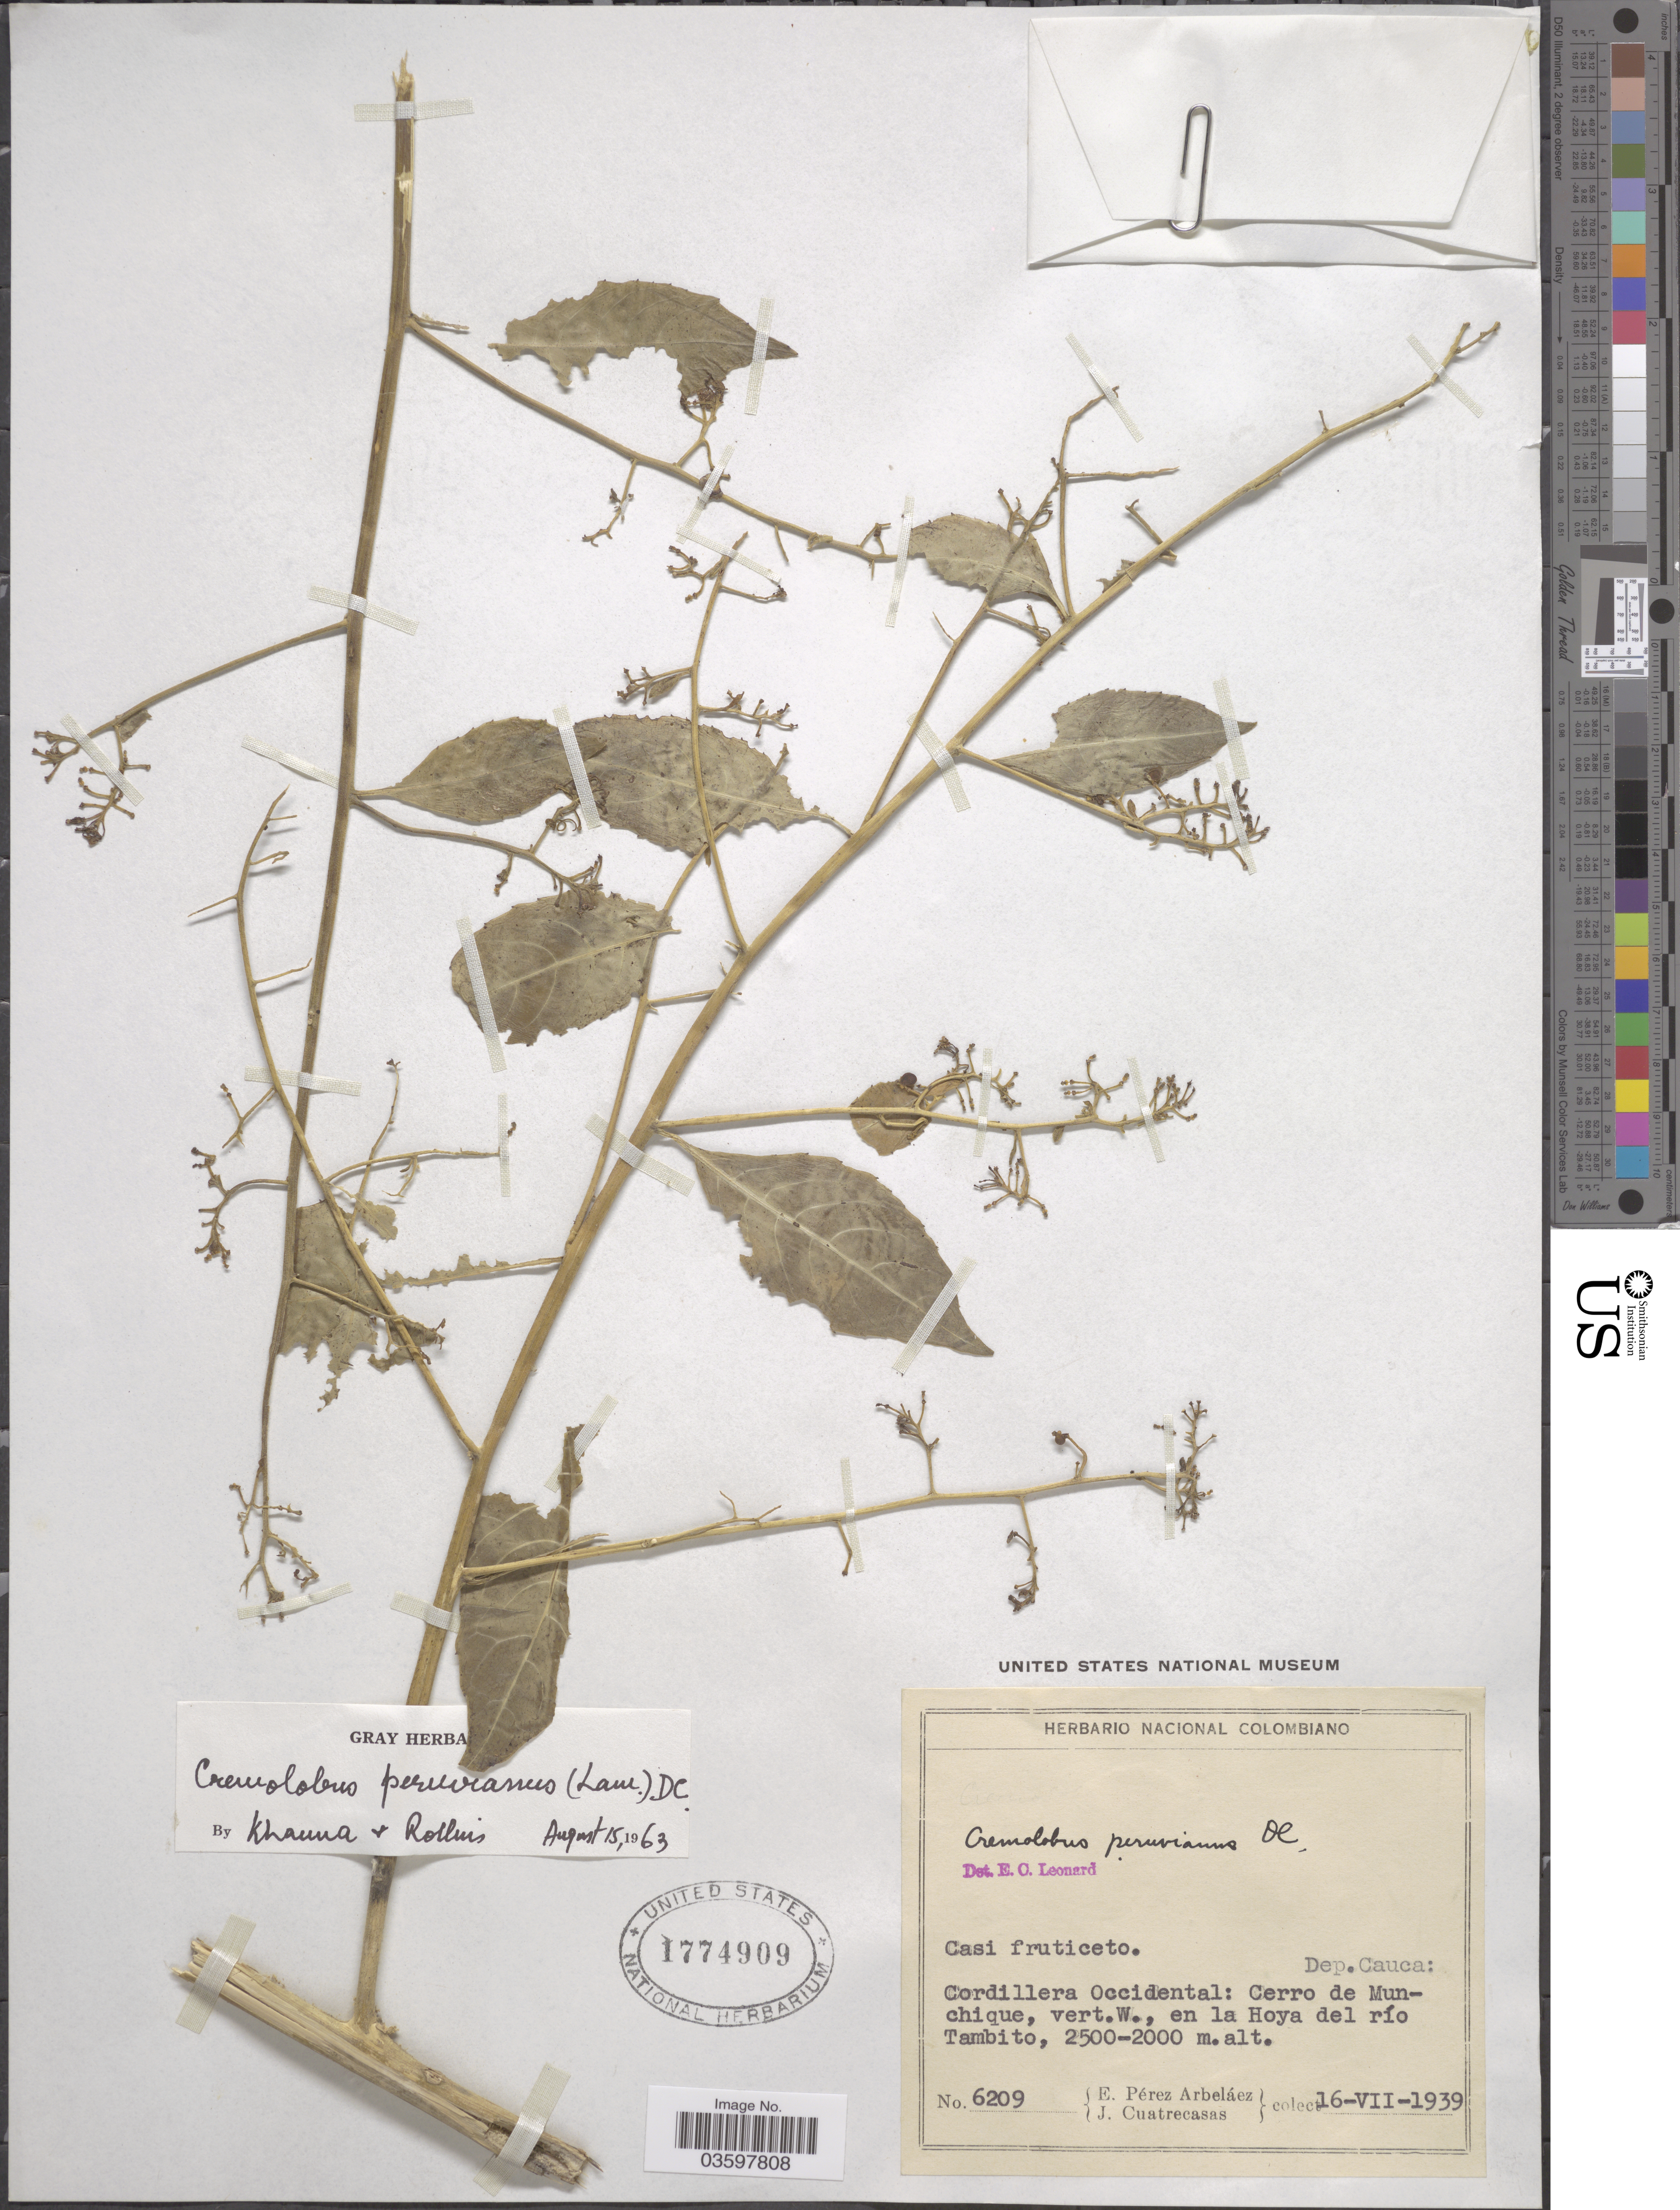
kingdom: Plantae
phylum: Tracheophyta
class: Magnoliopsida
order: Brassicales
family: Brassicaceae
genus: Cremolobus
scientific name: Cremolobus peruvianus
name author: (Lam.) DC.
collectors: E. Pérez Arbeláez & J. Cuatrecasas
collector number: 6209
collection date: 1939-07-16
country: Colombia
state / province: Cauca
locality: Dep. Cauca. Cordillera Occidental: Cerro de Munchique, vert. W., en la Hoya del río Tambito.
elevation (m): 2000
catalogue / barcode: US 1774909